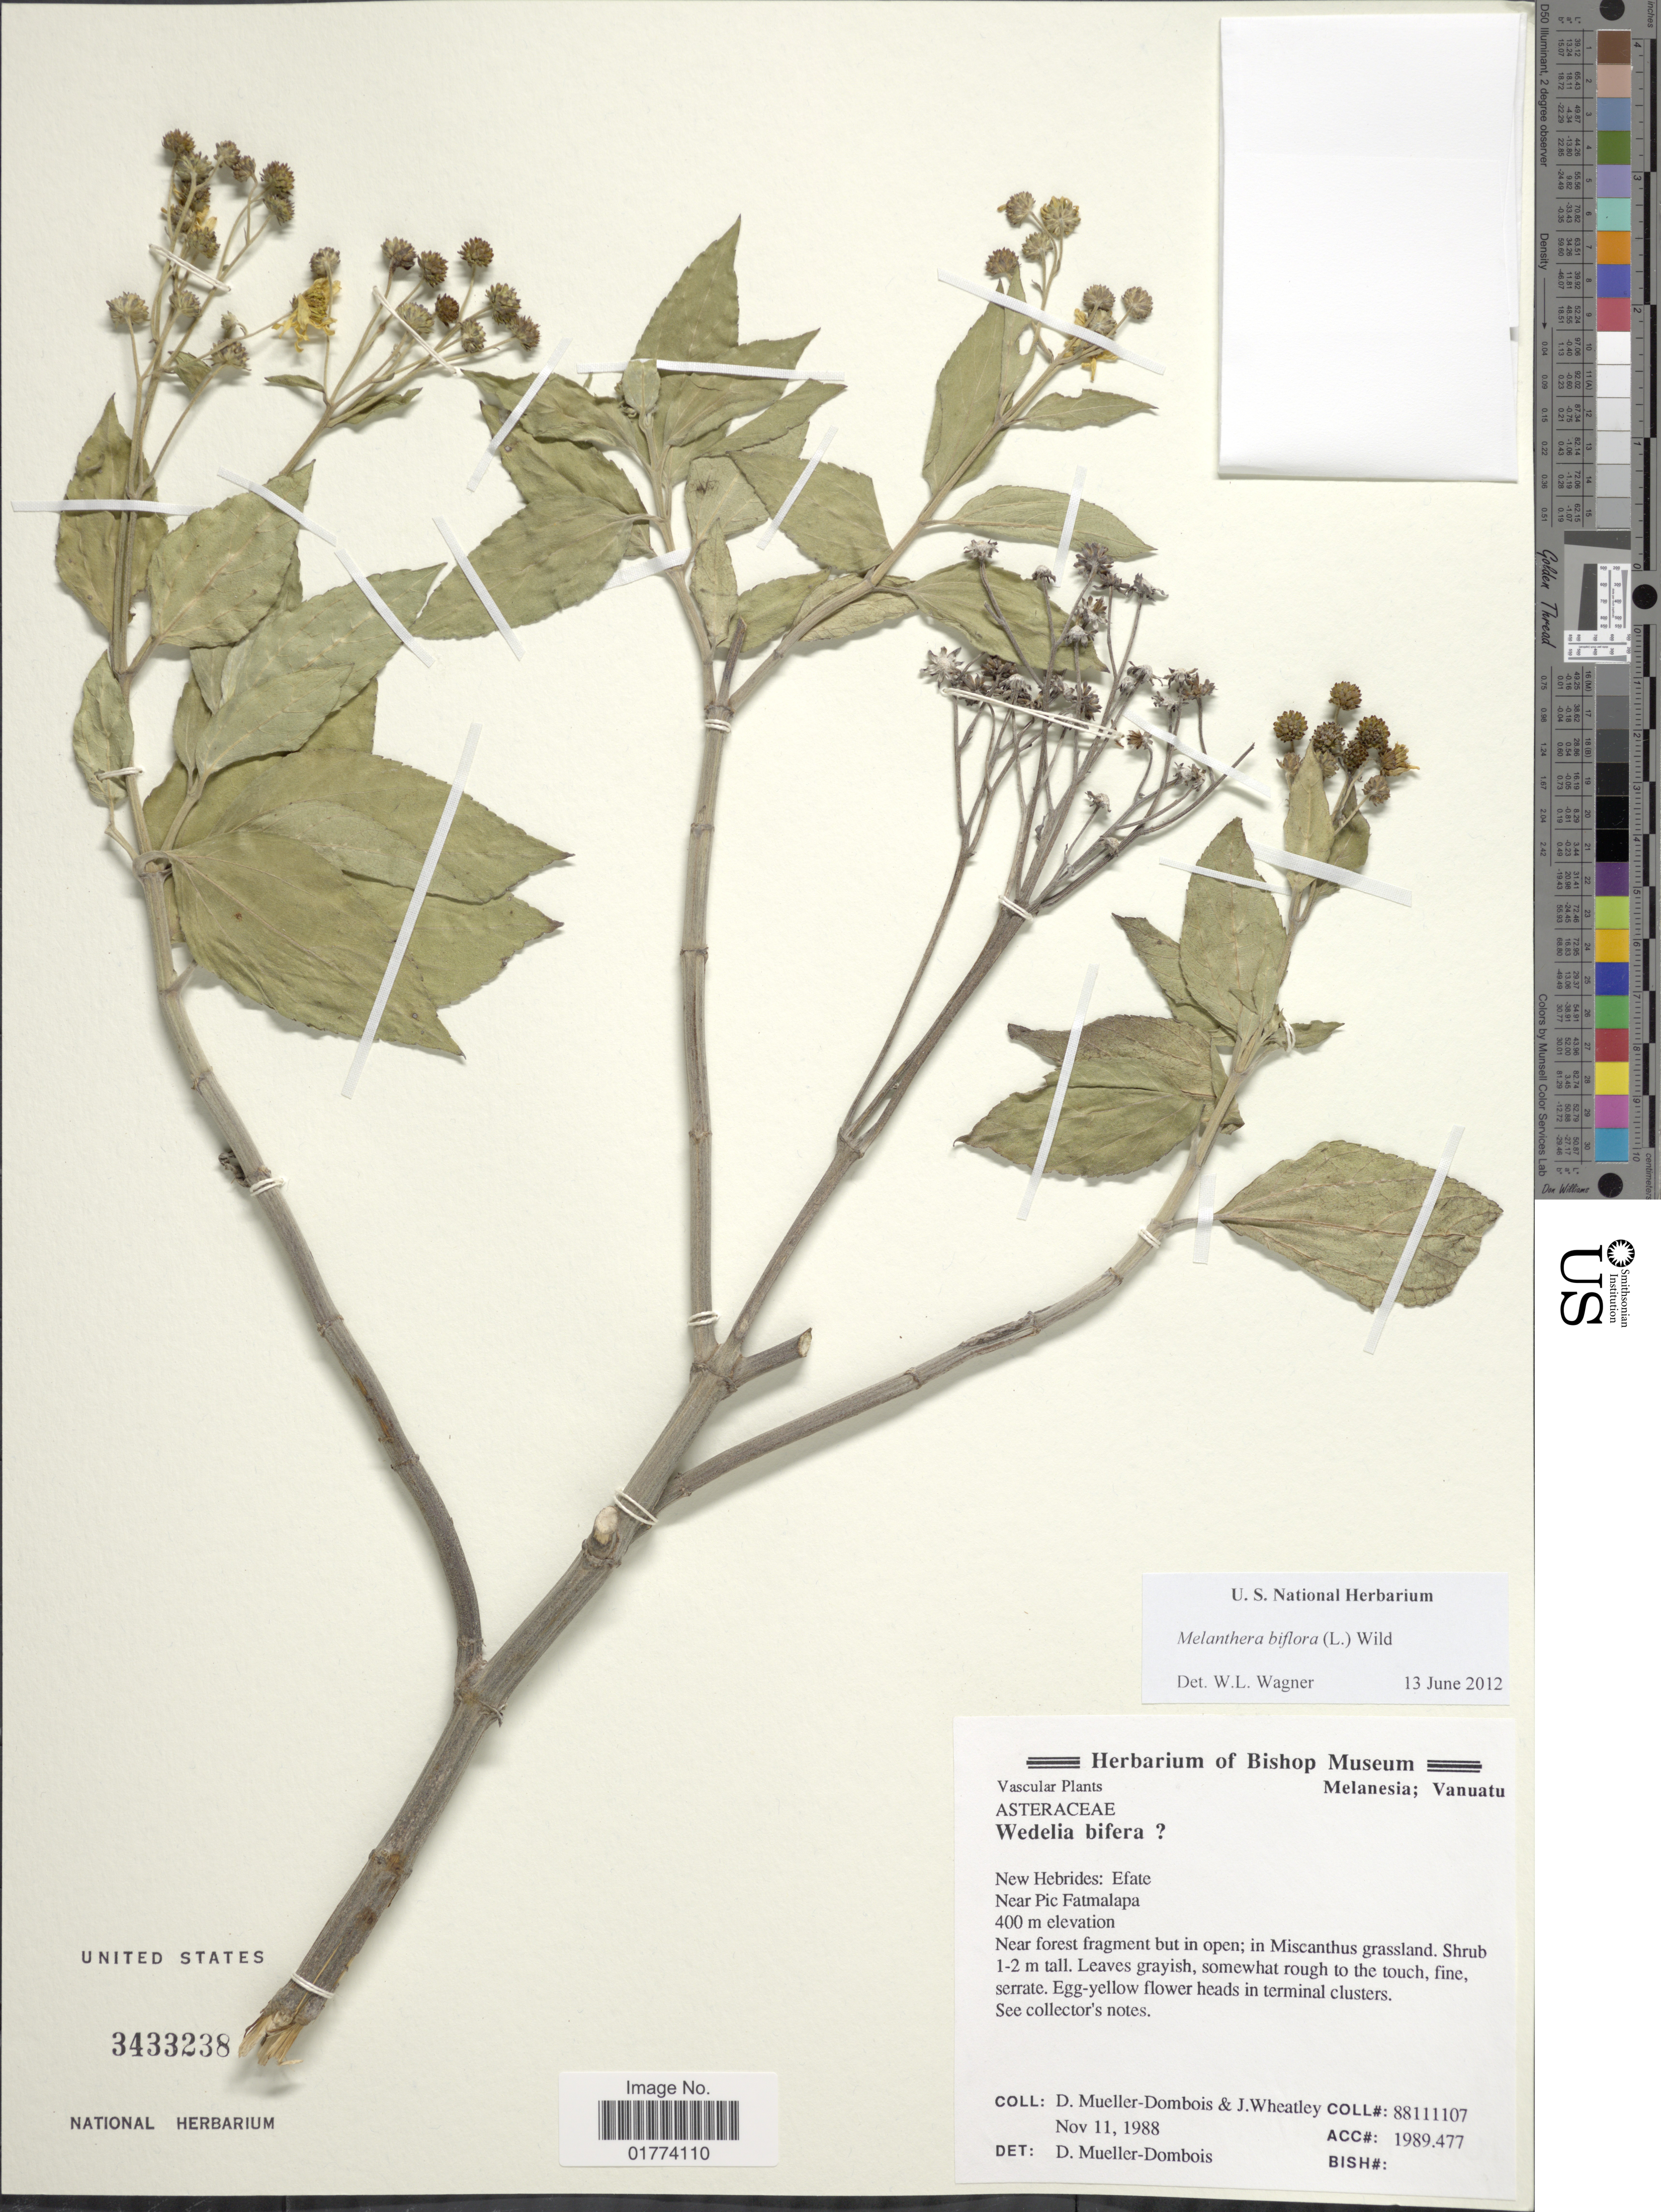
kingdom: Plantae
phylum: Tracheophyta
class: Magnoliopsida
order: Asterales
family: Asteraceae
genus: Wollastonia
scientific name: Wollastonia biflora var. biflora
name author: (L.) DC.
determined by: Wagner, W. L., (BOT), Smithsonian Institution - National Museum of Natural History (UNITED STATES)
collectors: D. Mueller-Dombois & J. Wheatley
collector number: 88111107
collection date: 1988-11-11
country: Vanuatu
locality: New Hebdrides: Efate, near Pic Fatmalapa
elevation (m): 400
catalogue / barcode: US 3433238